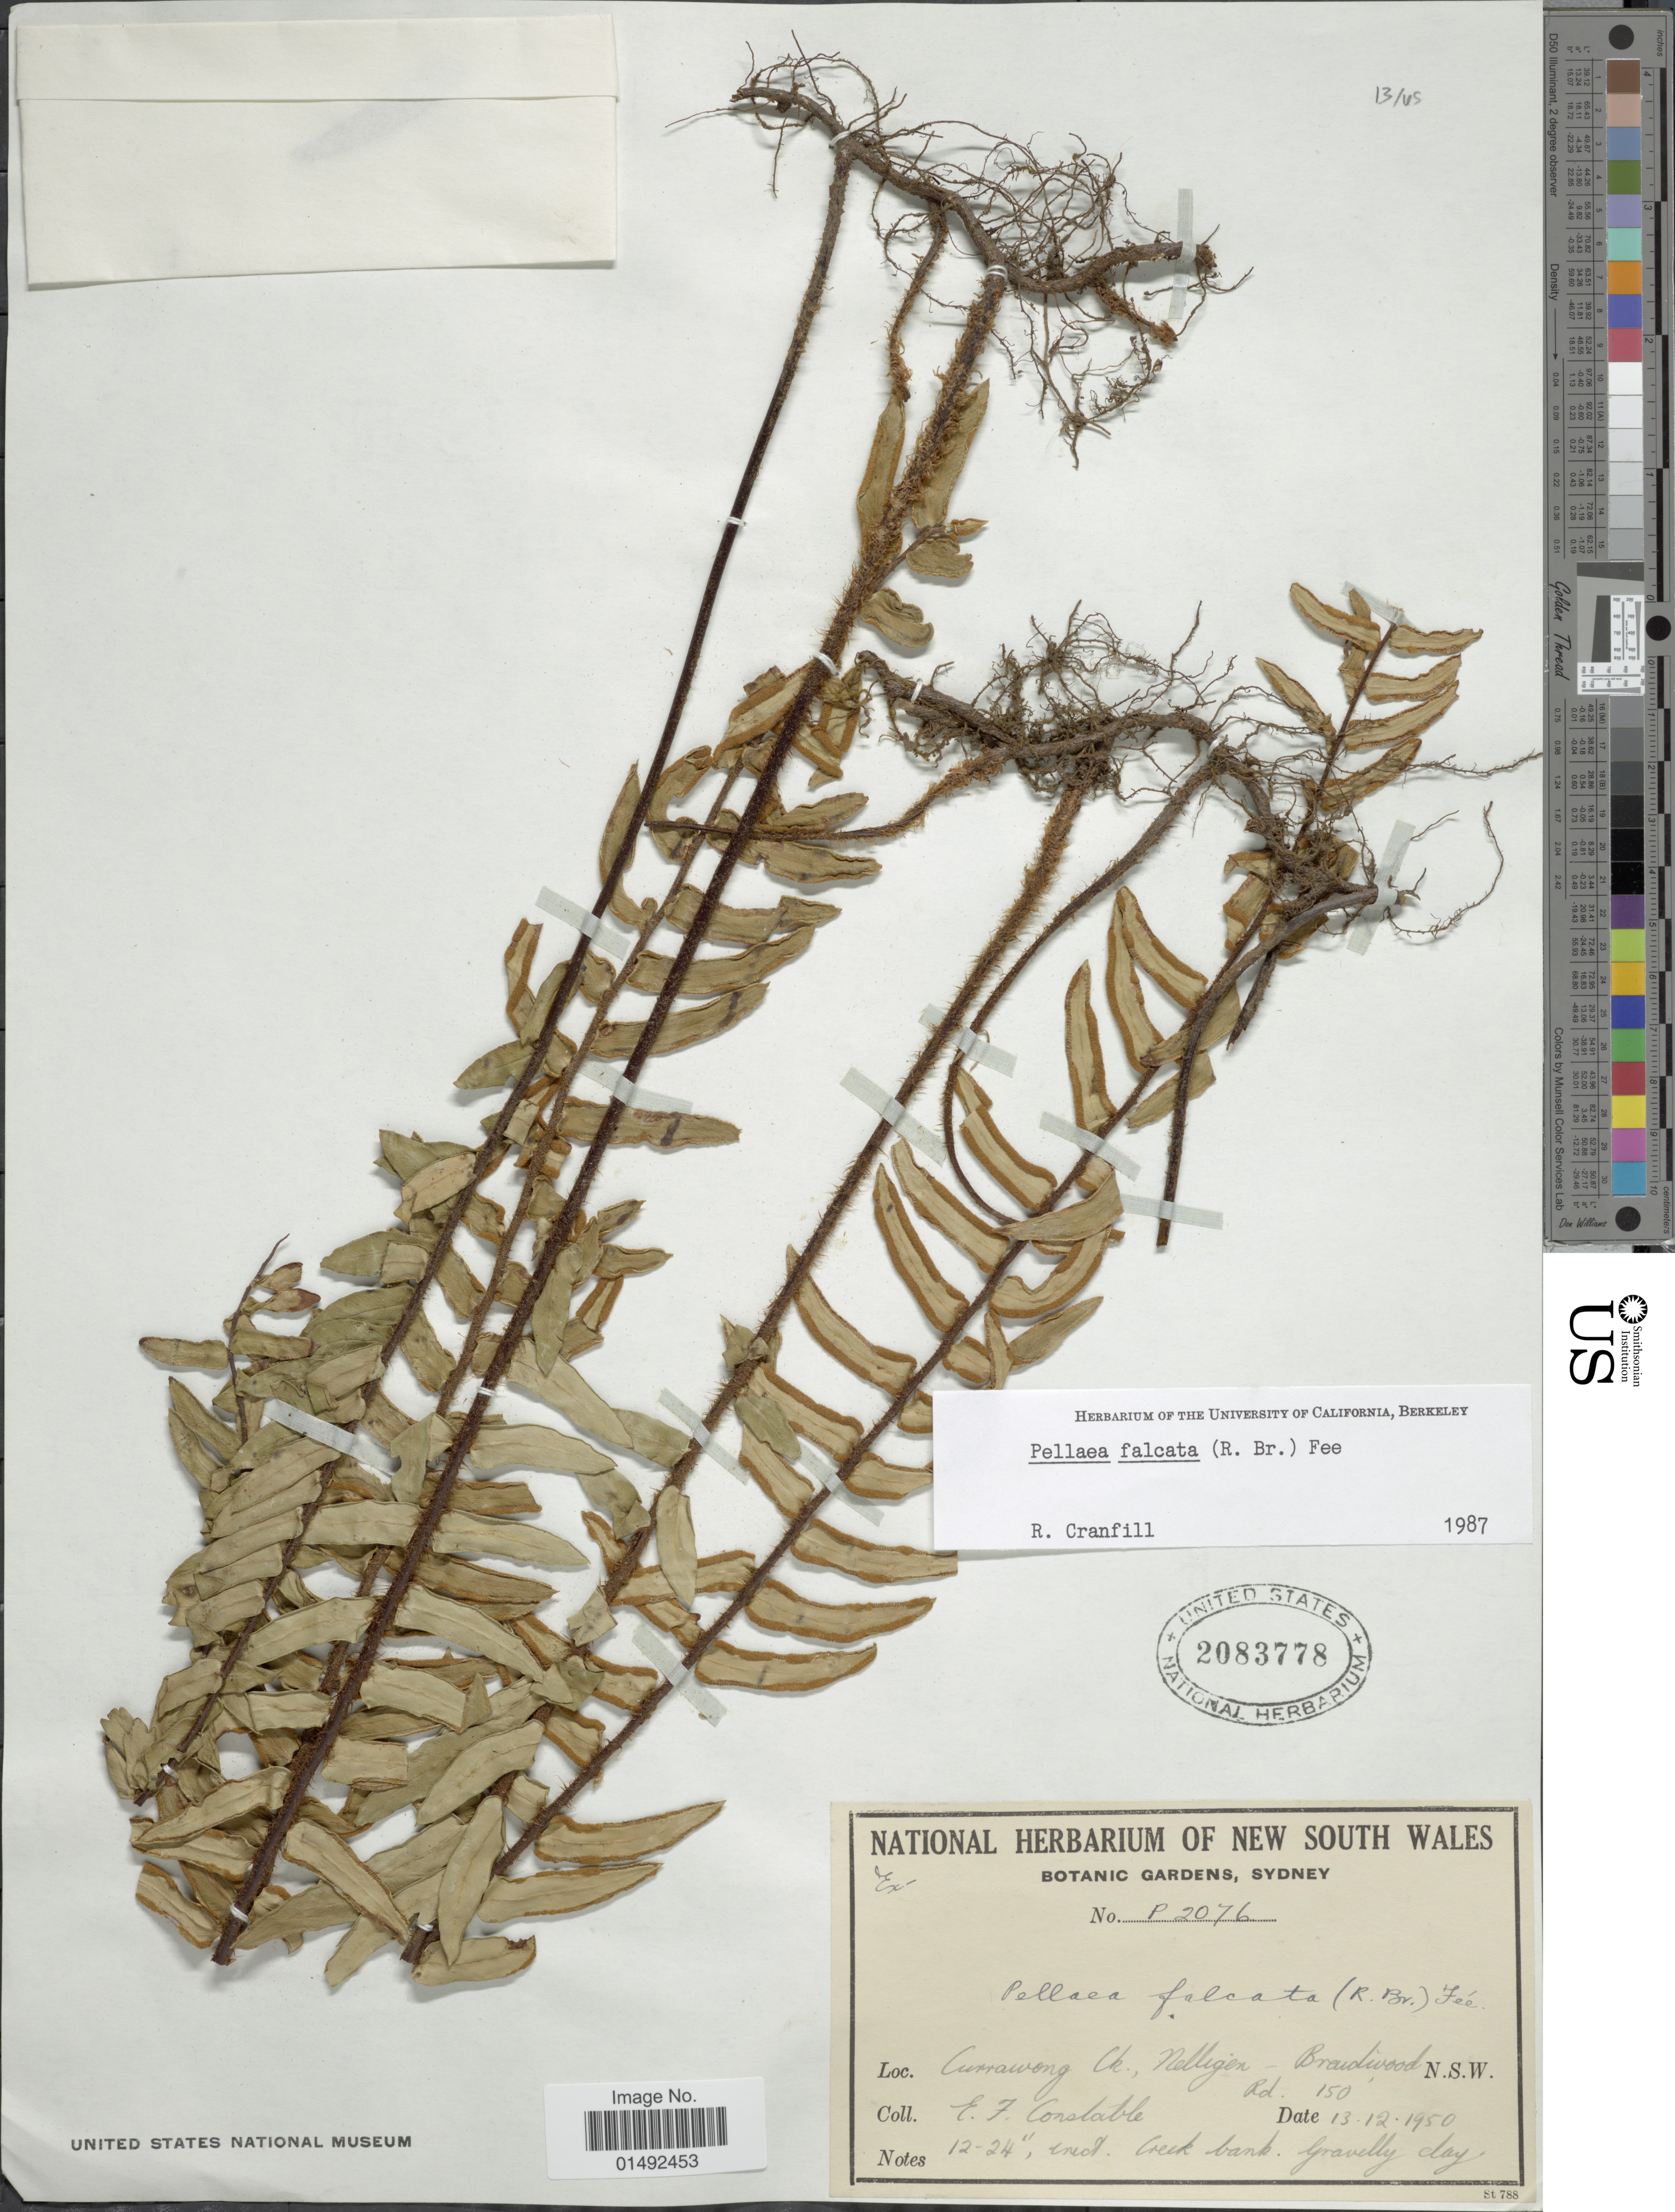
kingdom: Plantae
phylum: Tracheophyta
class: Polypodiopsida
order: Polypodiales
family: Pteridaceae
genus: Pellaea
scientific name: Pellaea falcata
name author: Fée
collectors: E. F. Constable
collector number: P2076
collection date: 1950-12-13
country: Australia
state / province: New South Wales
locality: Currawong Lk., Nelligen - Brandiwood Rd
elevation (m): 46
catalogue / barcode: US 2083778